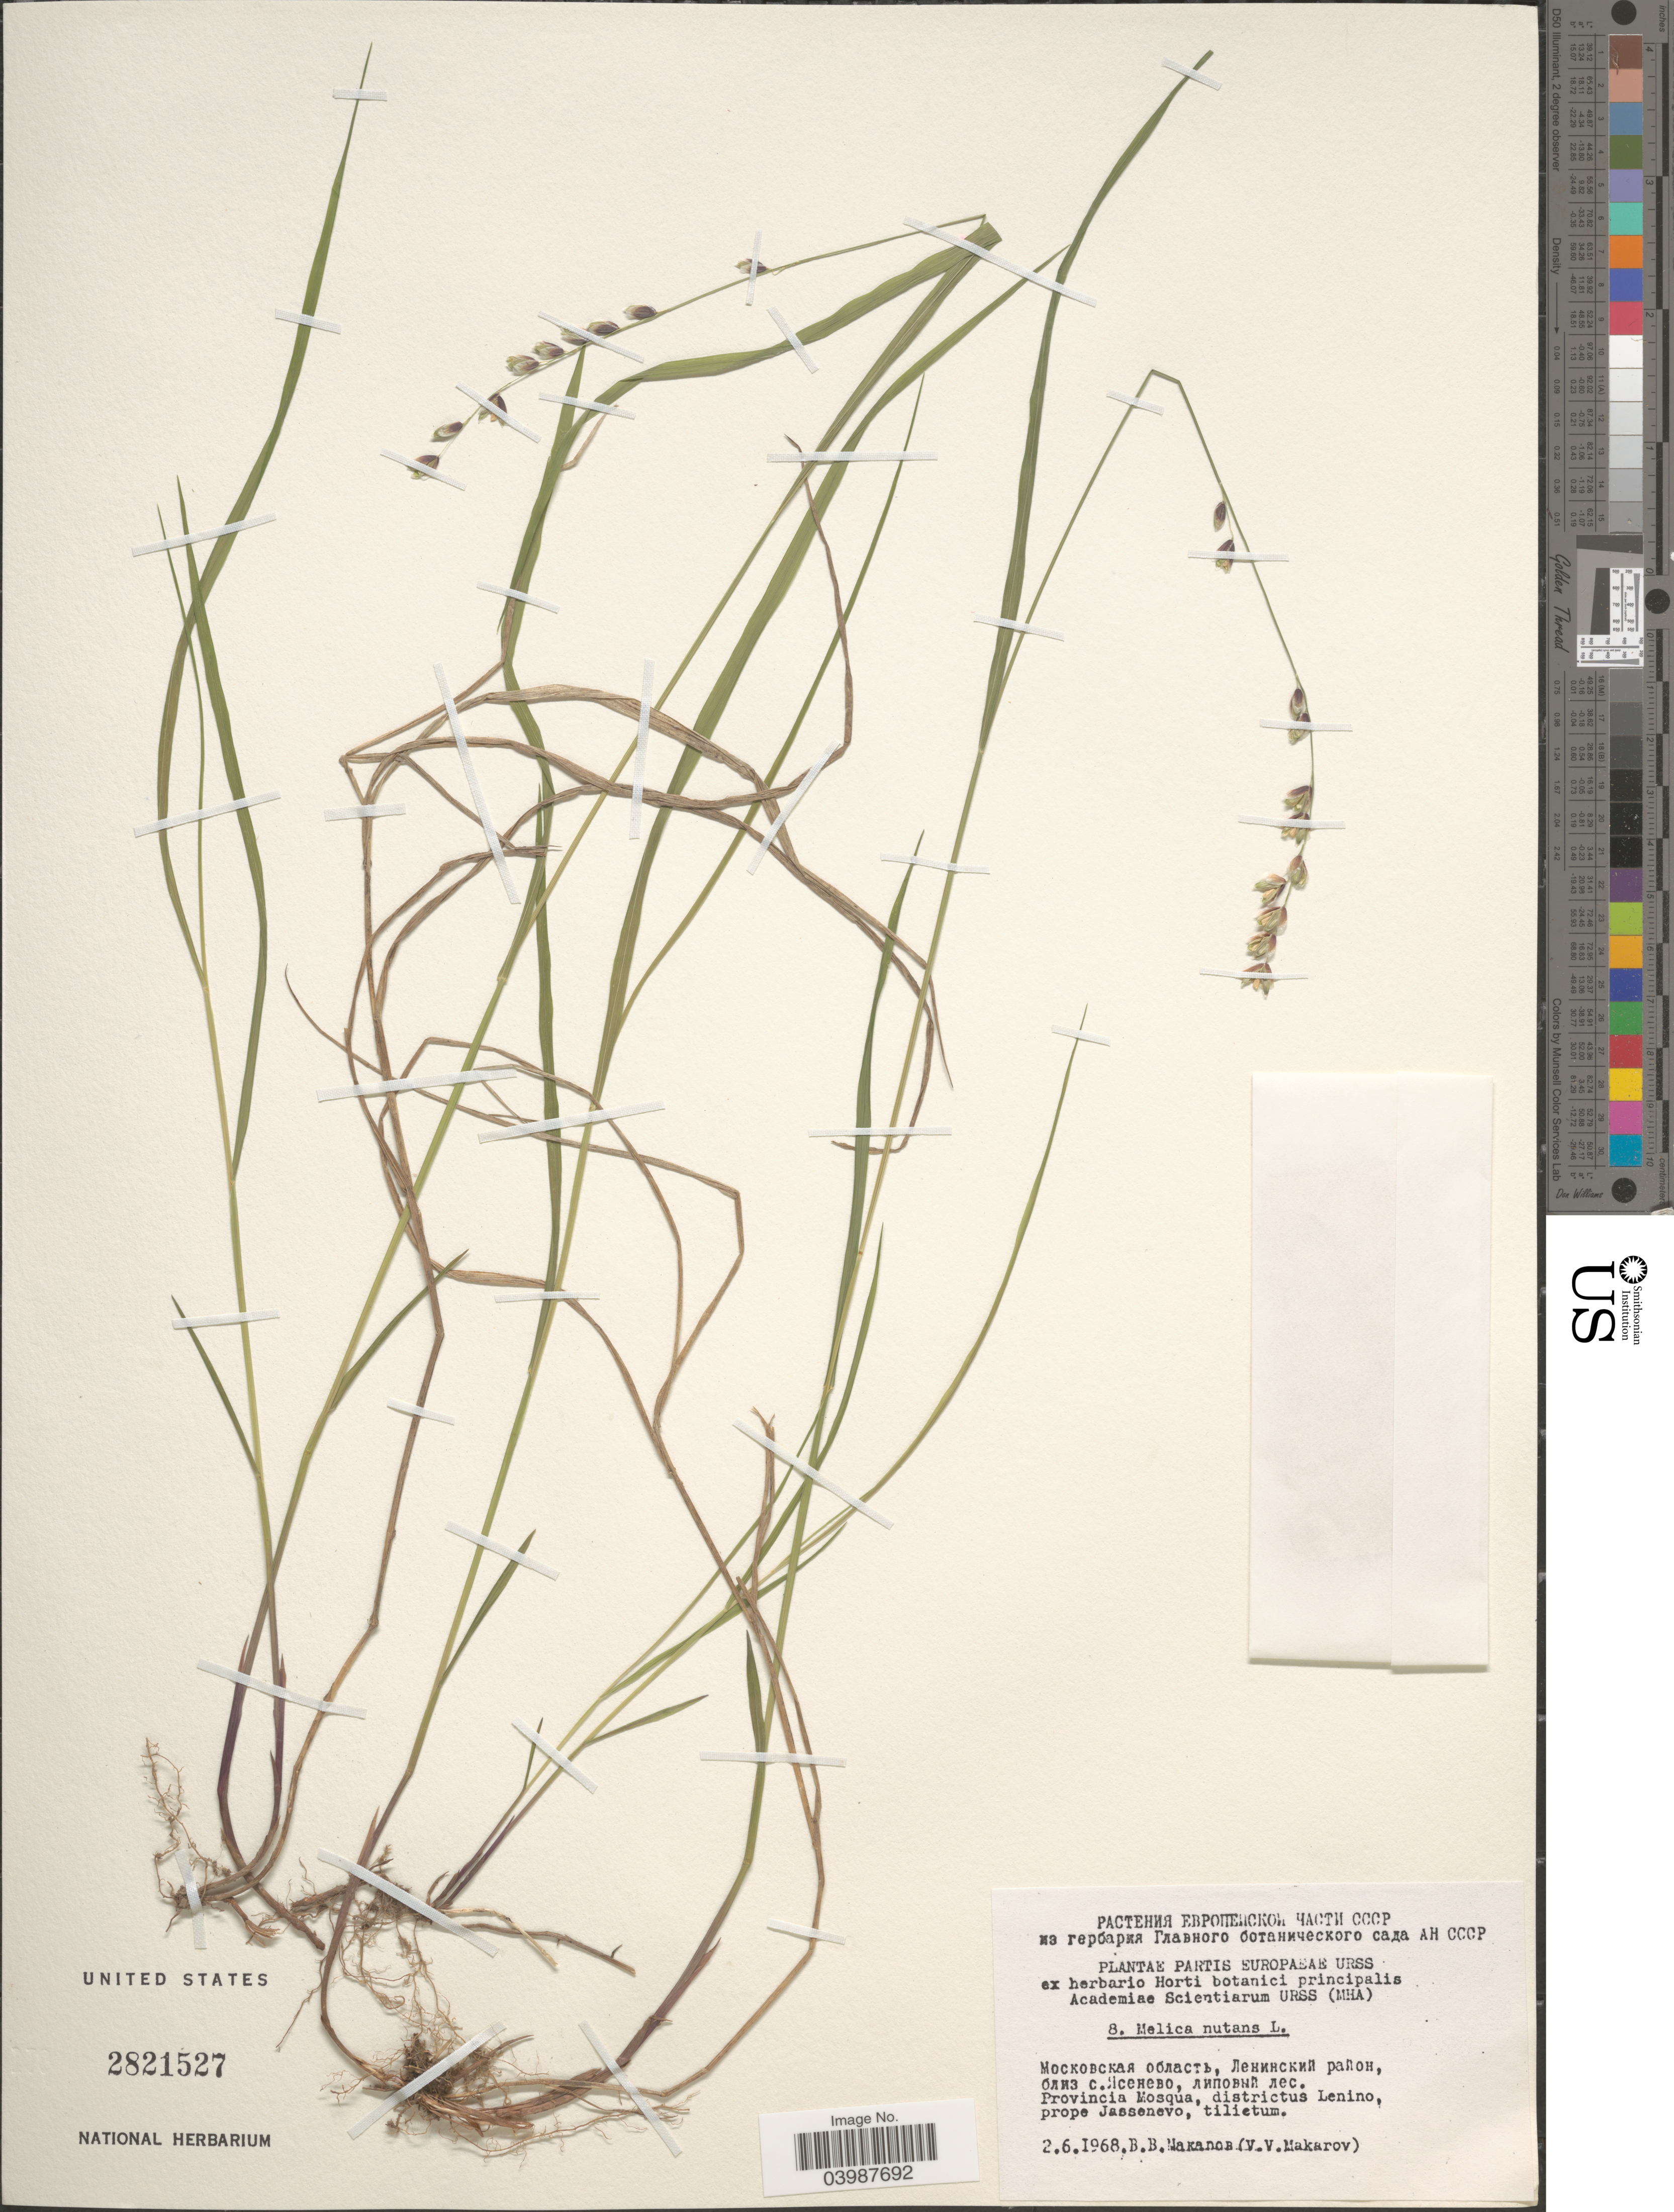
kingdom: Plantae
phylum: Tracheophyta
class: Liliopsida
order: Poales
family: Poaceae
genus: Melica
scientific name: Melica nutans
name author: L.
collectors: V. Makarov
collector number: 8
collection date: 1968-06-02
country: Russian Federation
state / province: Moscow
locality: X Provincia Mosqua, districtus Lenino, prope Jassenevo, tillietum.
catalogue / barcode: US 2821527